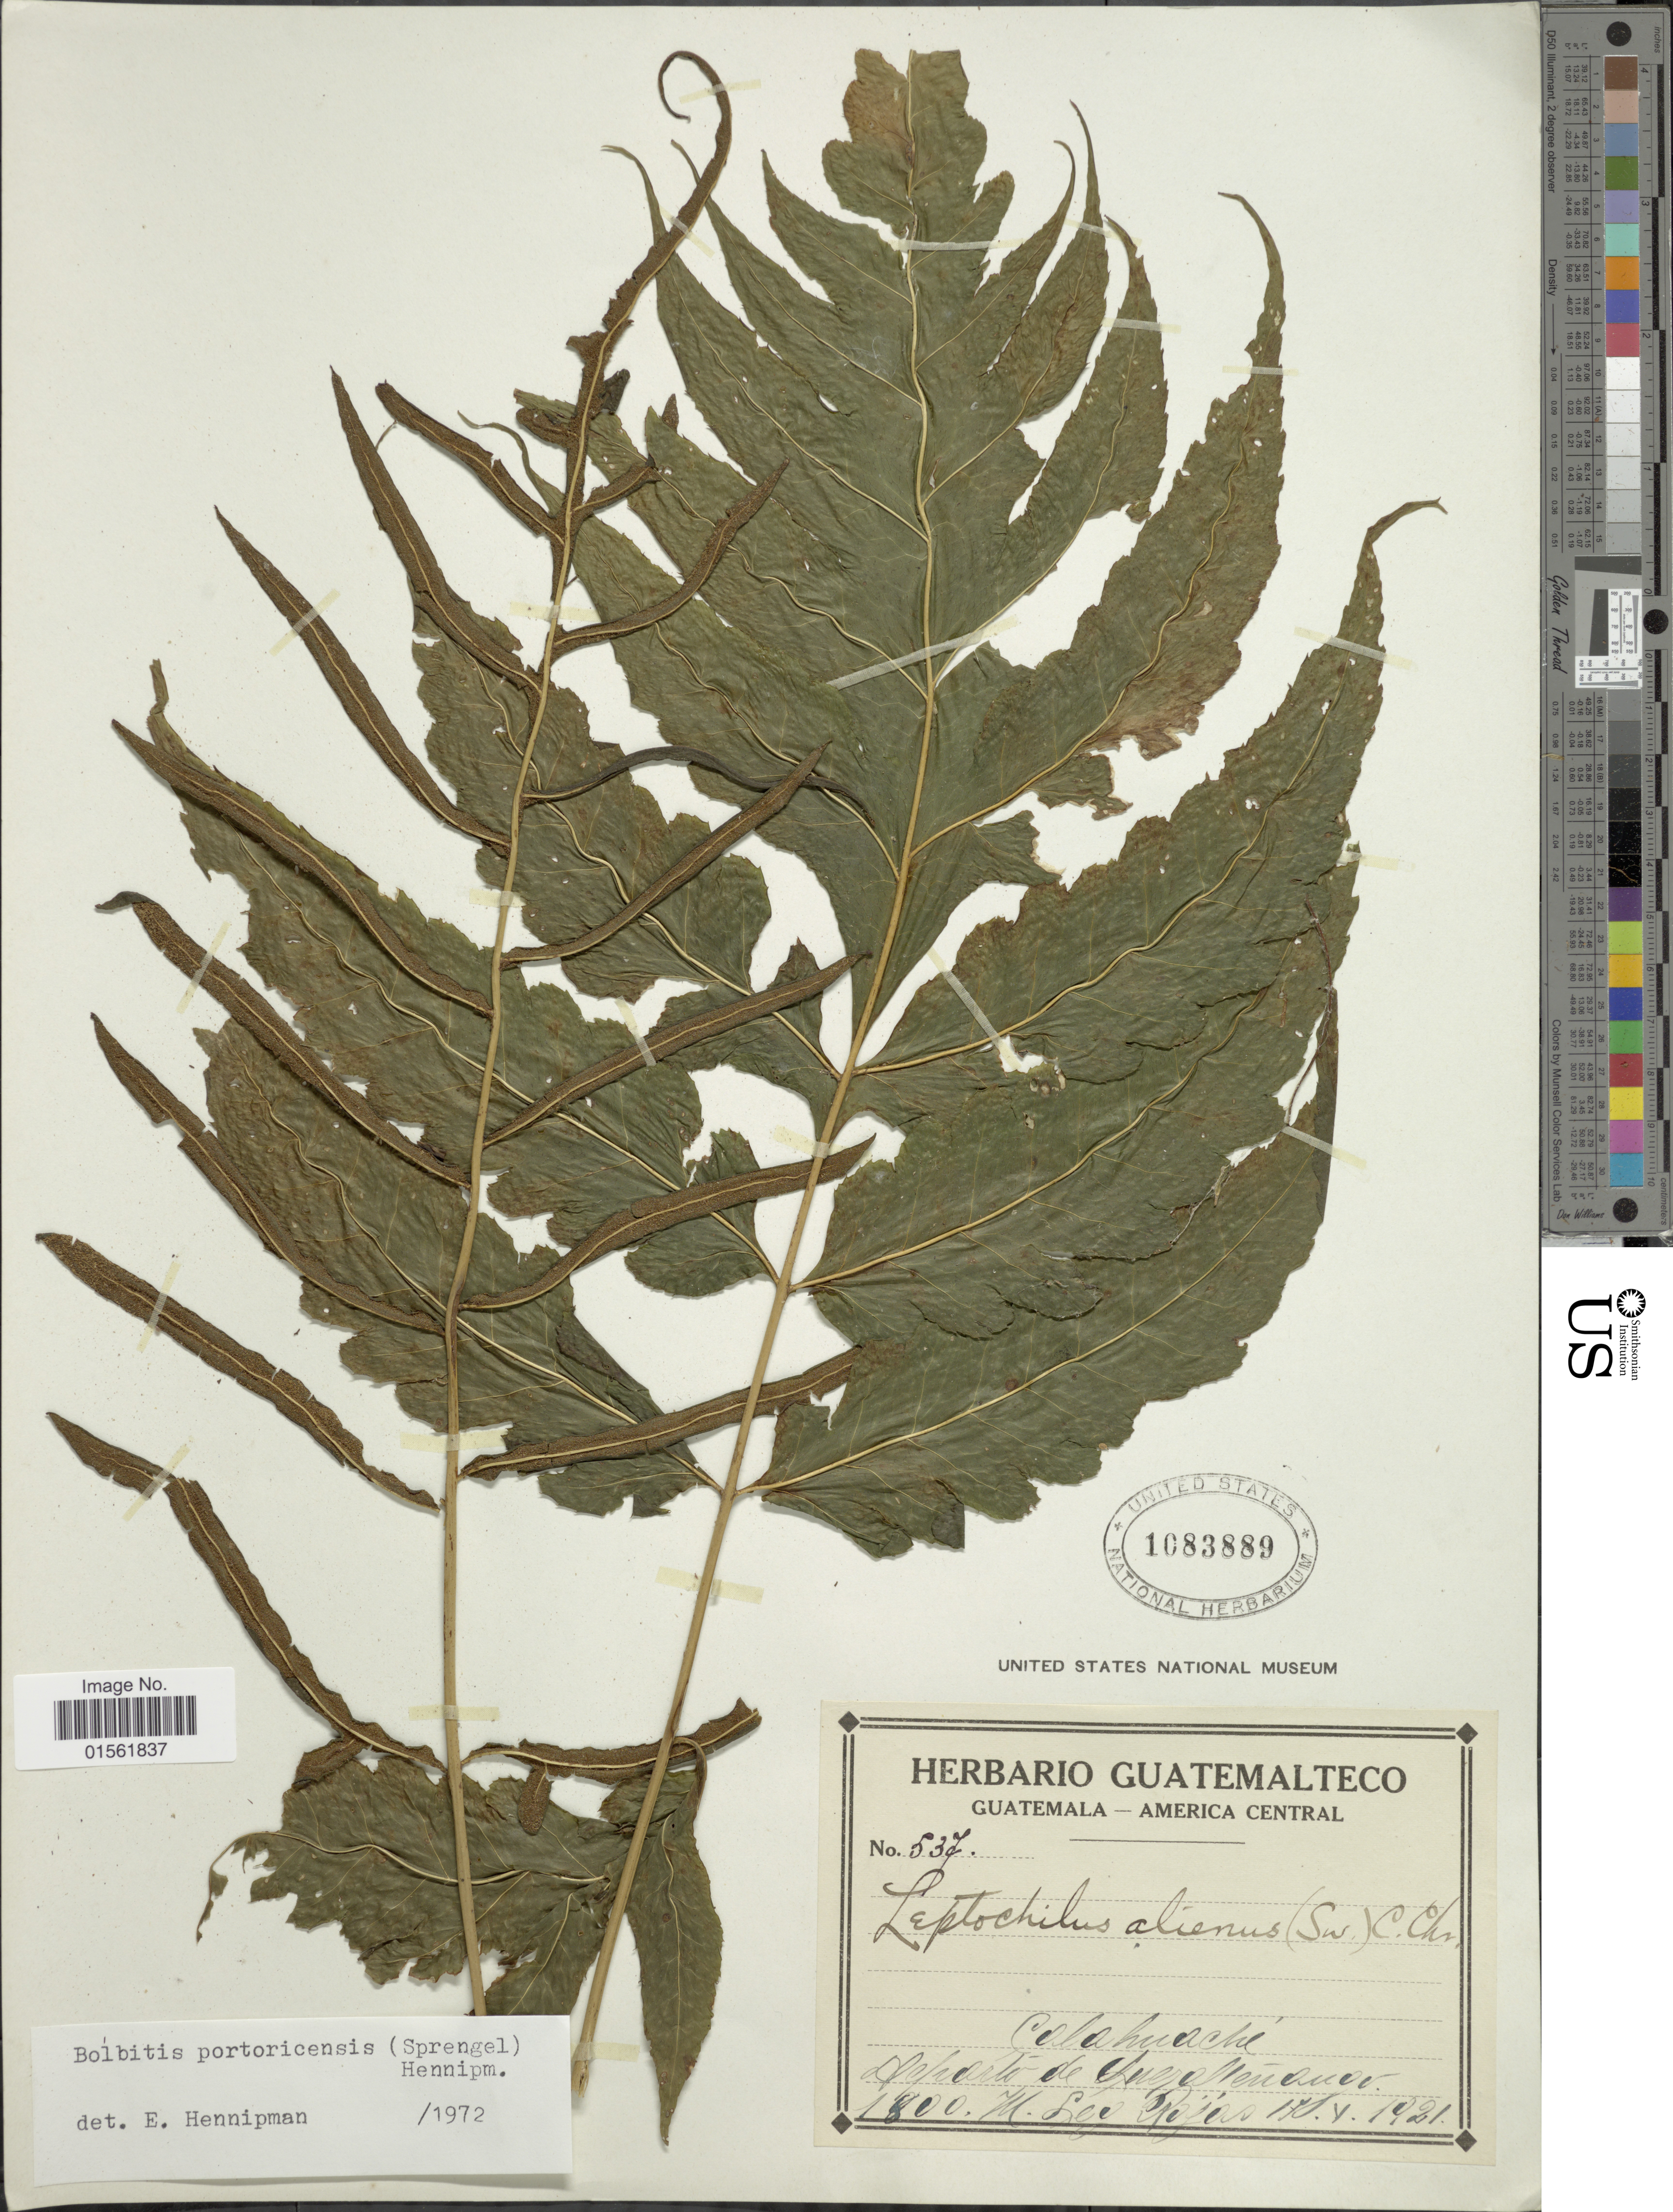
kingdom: Plantae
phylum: Tracheophyta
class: Polypodiopsida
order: Polypodiales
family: Dryopteridaceae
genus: Bolbitis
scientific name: Bolbitis portoricensis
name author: (Spreng.) Hennipman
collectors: Rojas, --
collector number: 537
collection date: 1921-05-17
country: Guatemala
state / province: Quetzaltenango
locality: Calahuaché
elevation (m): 1800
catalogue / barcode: US 1083889